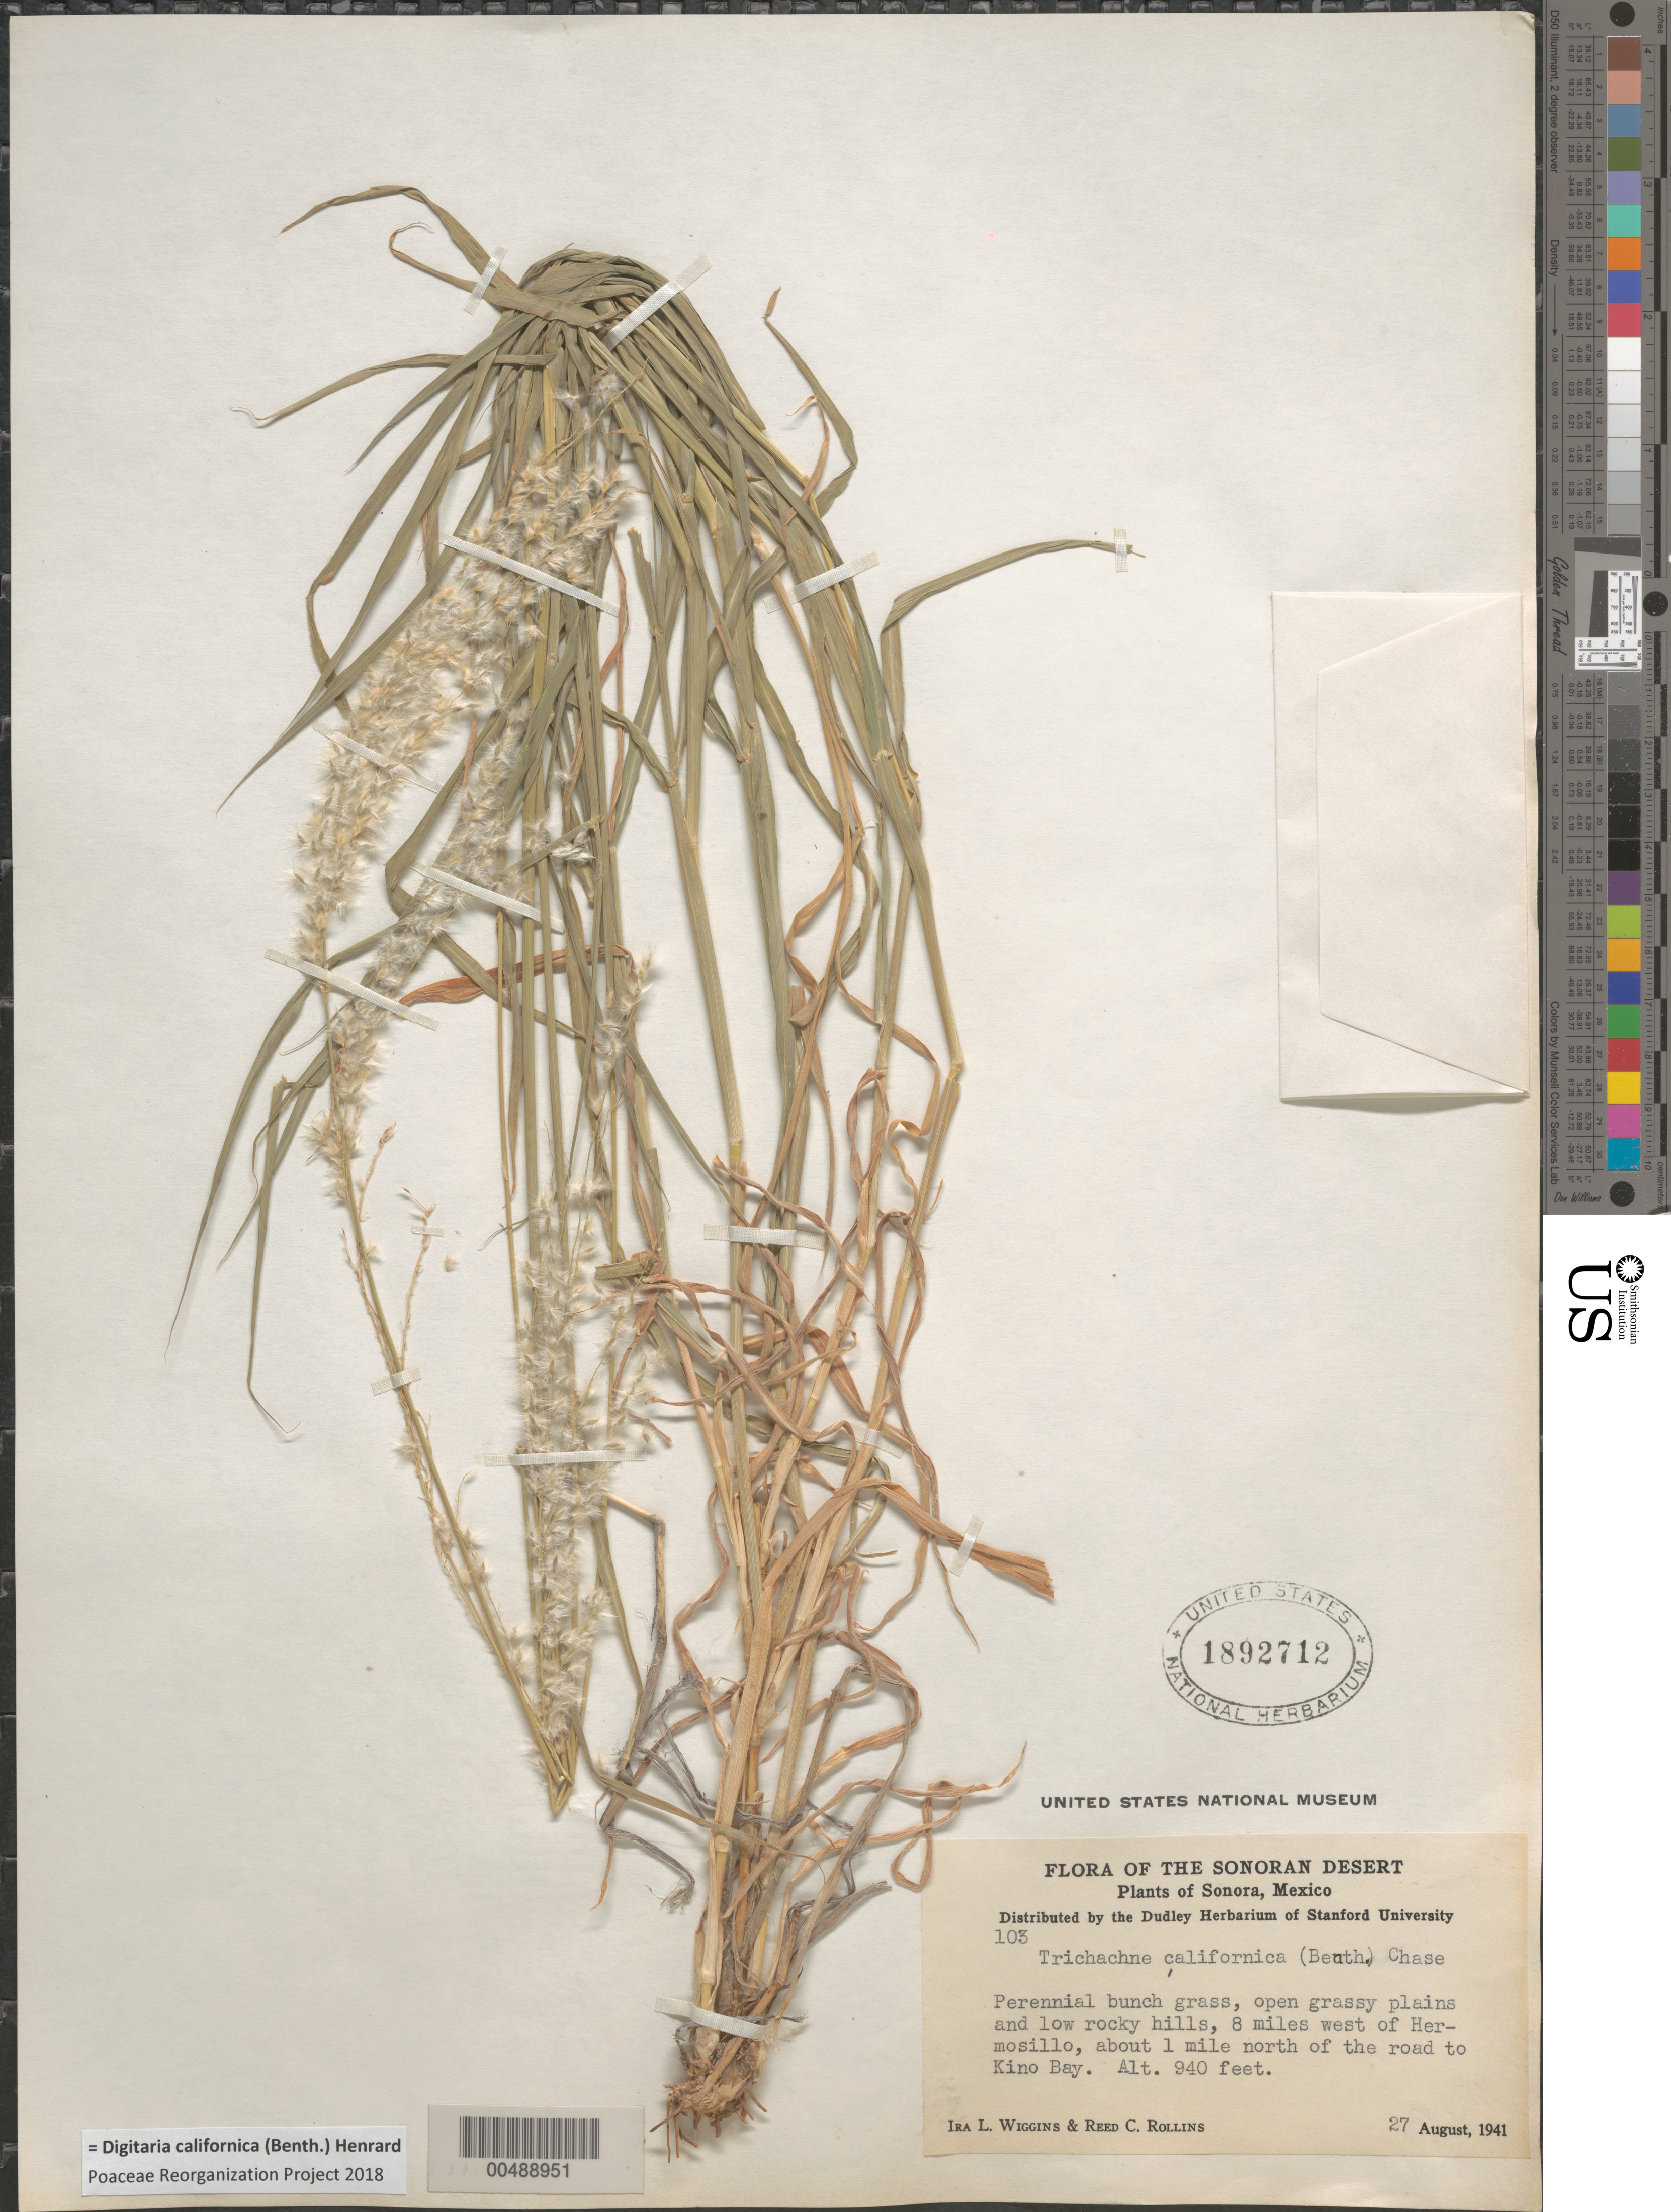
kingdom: Plantae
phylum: Tracheophyta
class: Liliopsida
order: Poales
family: Poaceae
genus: Digitaria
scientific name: Digitaria californica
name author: (Benth.) Henr.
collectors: I. L. Wiggins & R. C. Rollins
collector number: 103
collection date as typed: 27 Aug 1941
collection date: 1941-08-27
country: Mexico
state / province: Sonora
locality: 8 mi W of Hermosillo, about 1 mi N of the rd to Kino Bay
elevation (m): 287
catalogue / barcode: US 1892712